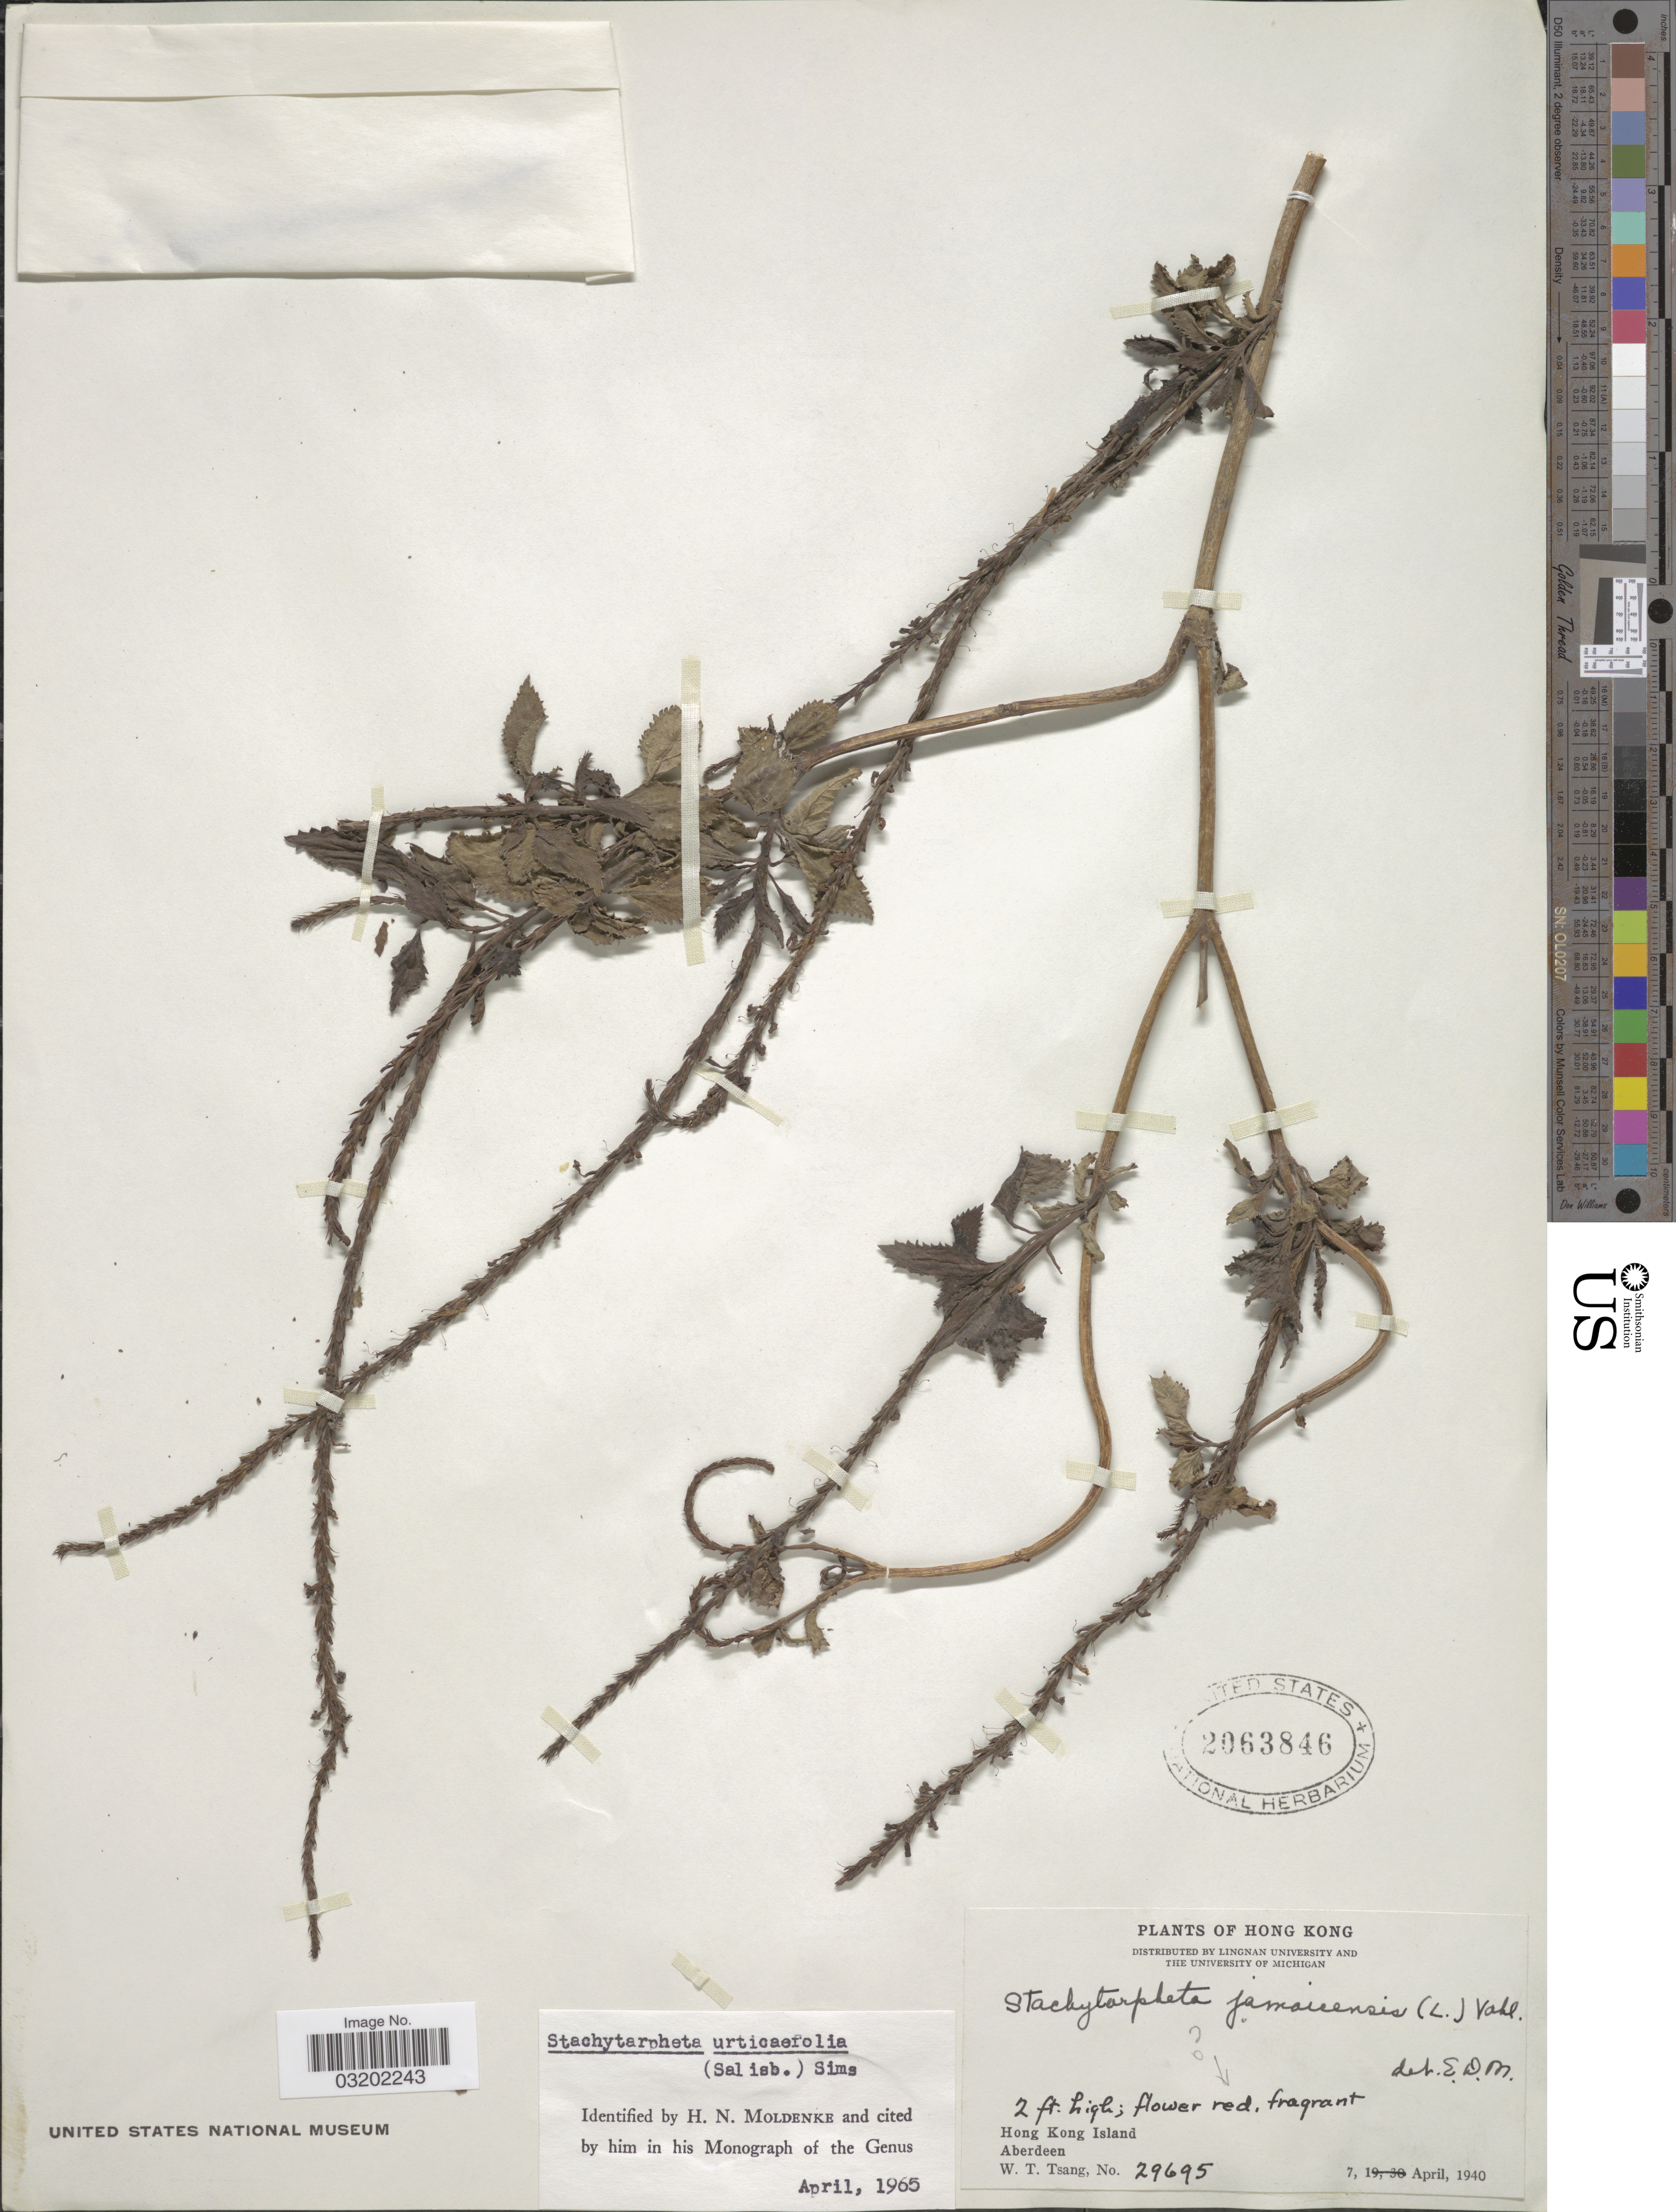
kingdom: Plantae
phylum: Tracheophyta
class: Magnoliopsida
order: Lamiales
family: Verbenaceae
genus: Stachytarpheta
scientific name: Stachytarpheta urticifolia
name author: Sims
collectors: W. T. Tsang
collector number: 29695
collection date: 1940-04-07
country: China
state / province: Hong Kong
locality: Aberdeen.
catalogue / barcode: US 2063846